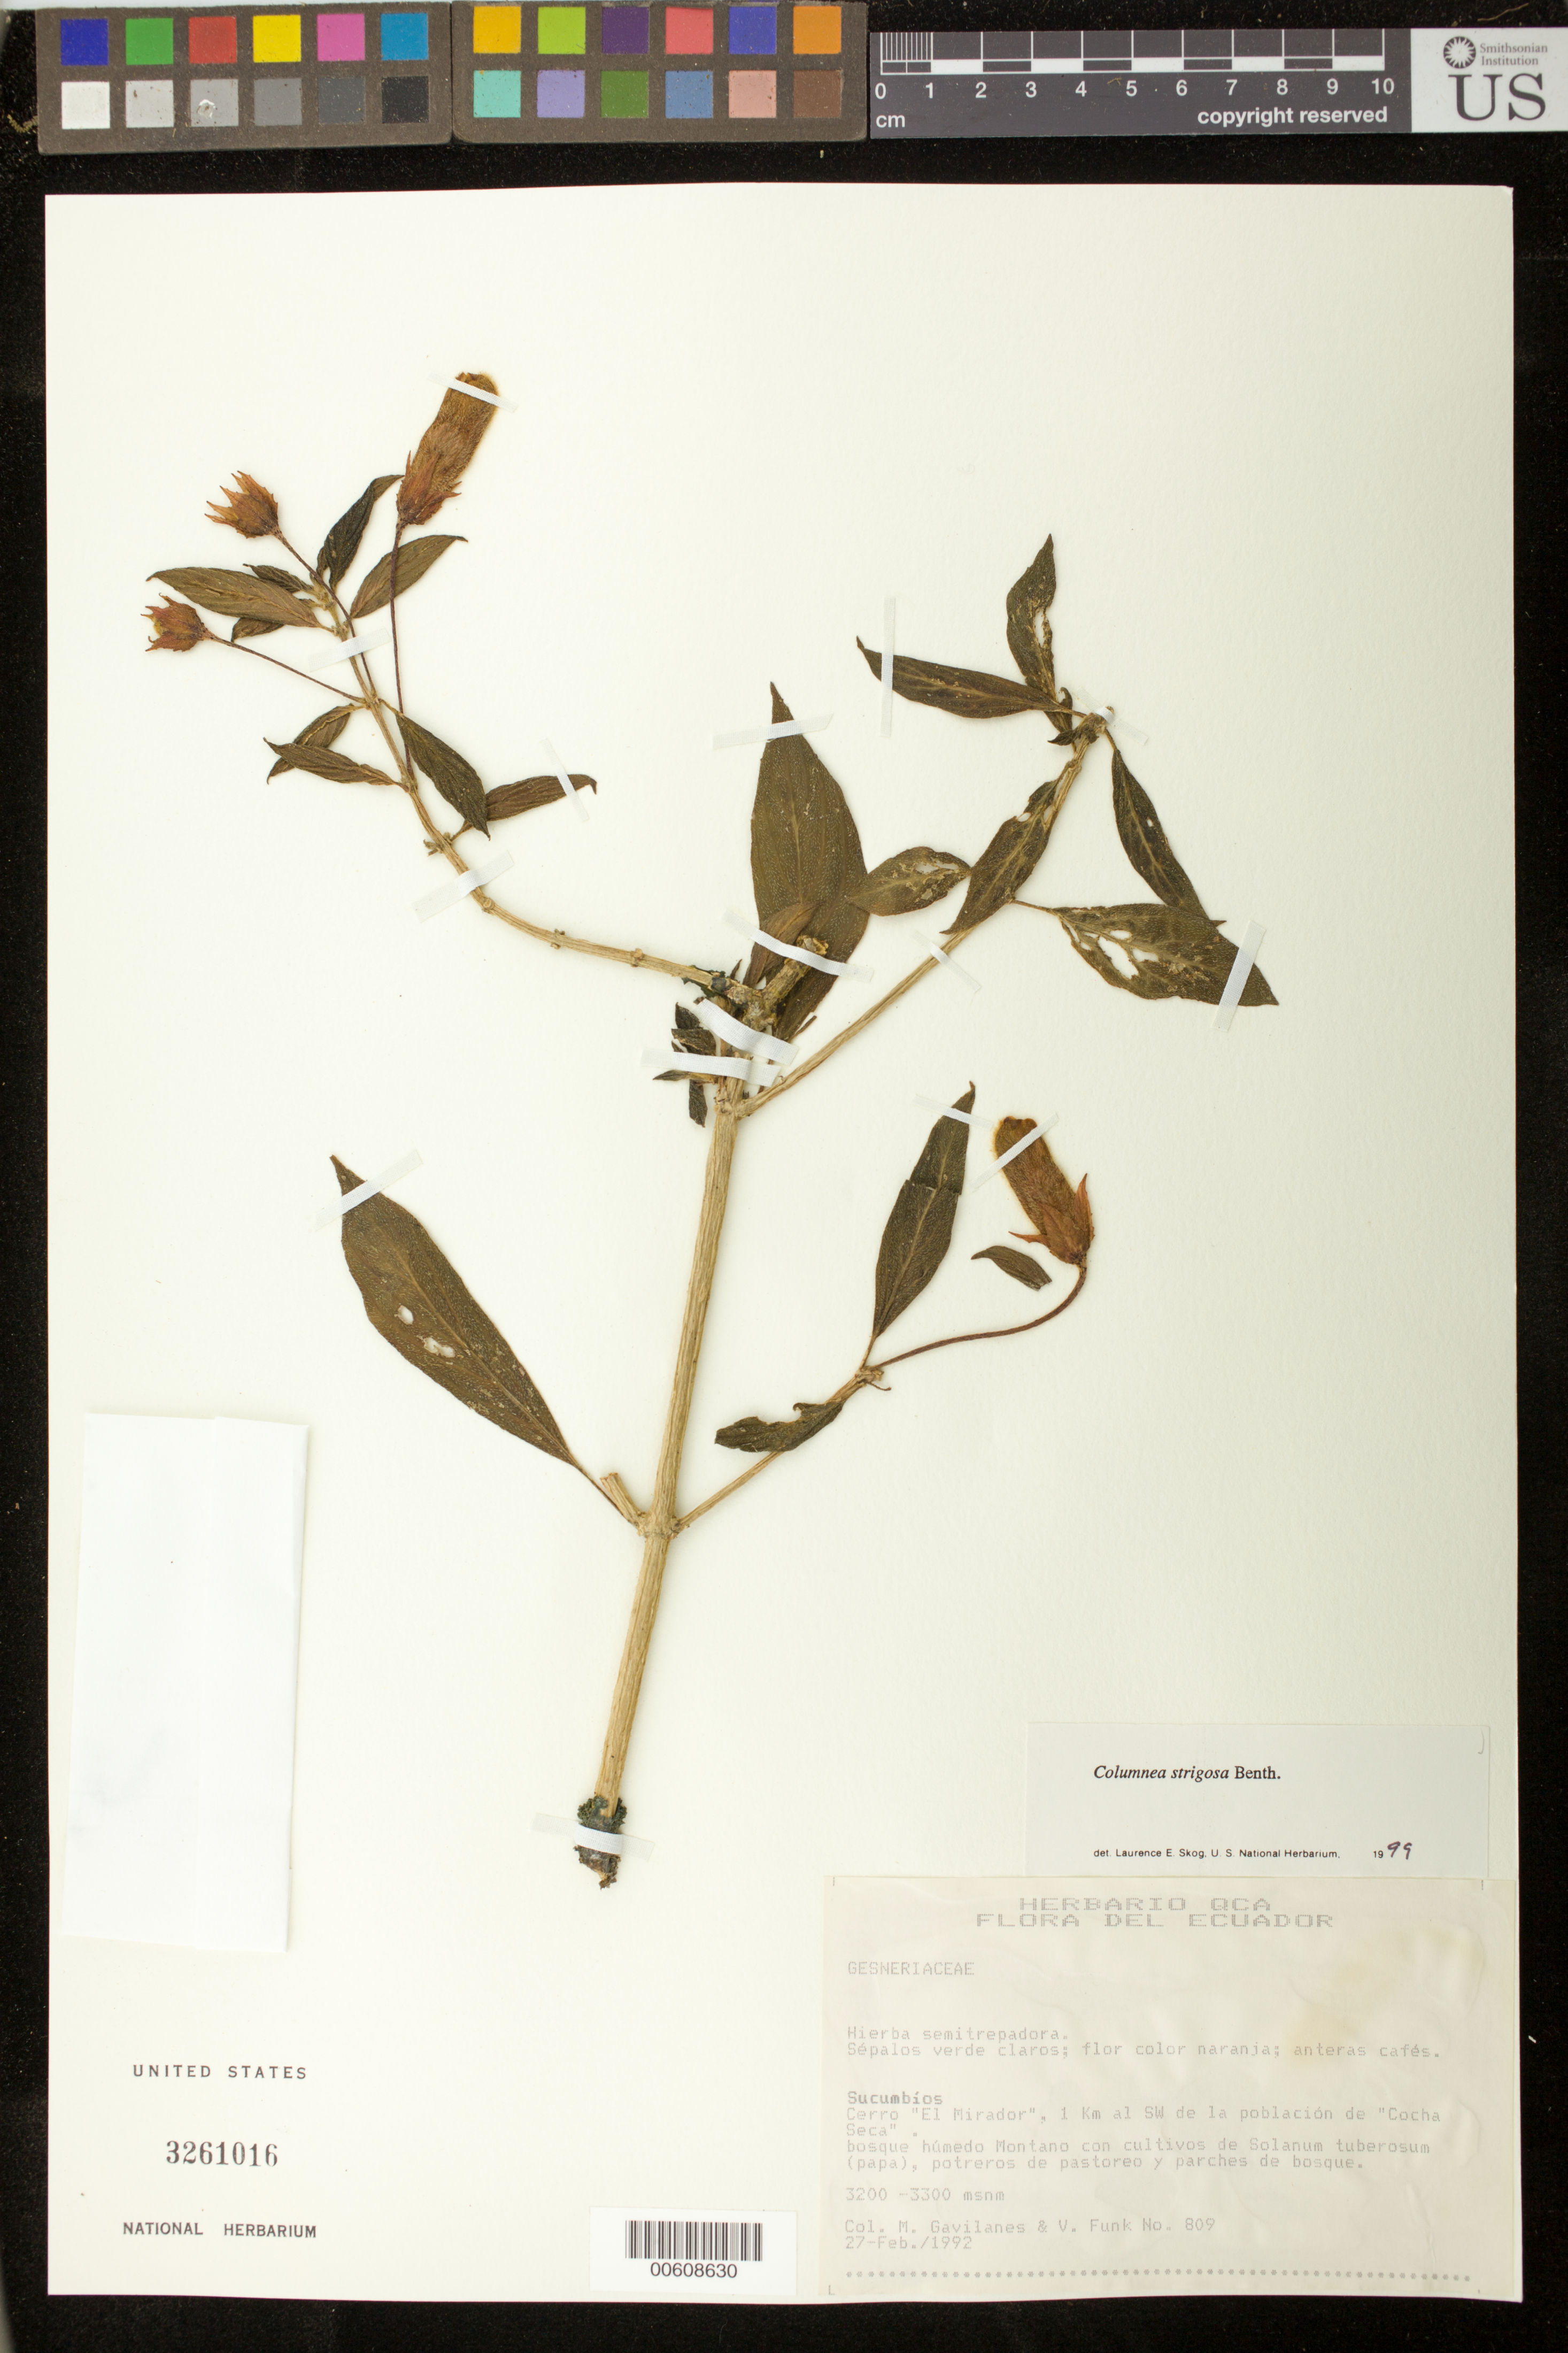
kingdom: Plantae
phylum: Tracheophyta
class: Magnoliopsida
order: Lamiales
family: Gesneriaceae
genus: Columnea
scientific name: Columnea strigosa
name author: Benth.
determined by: Skog, Laurence E.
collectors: M. Gavilanes & V. Funk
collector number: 809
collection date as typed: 27 Feb 1992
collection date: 1992-02-27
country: Ecuador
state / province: Sucumbíos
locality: Cerro "El Mirador", 1 km al SW de la población de "Cocha Seca"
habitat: Bosque húmedo Montano con cultivos de Solanum tuberosum (papa), potreros de pastoreo y parches de bosque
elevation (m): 3200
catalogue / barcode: US 3261016